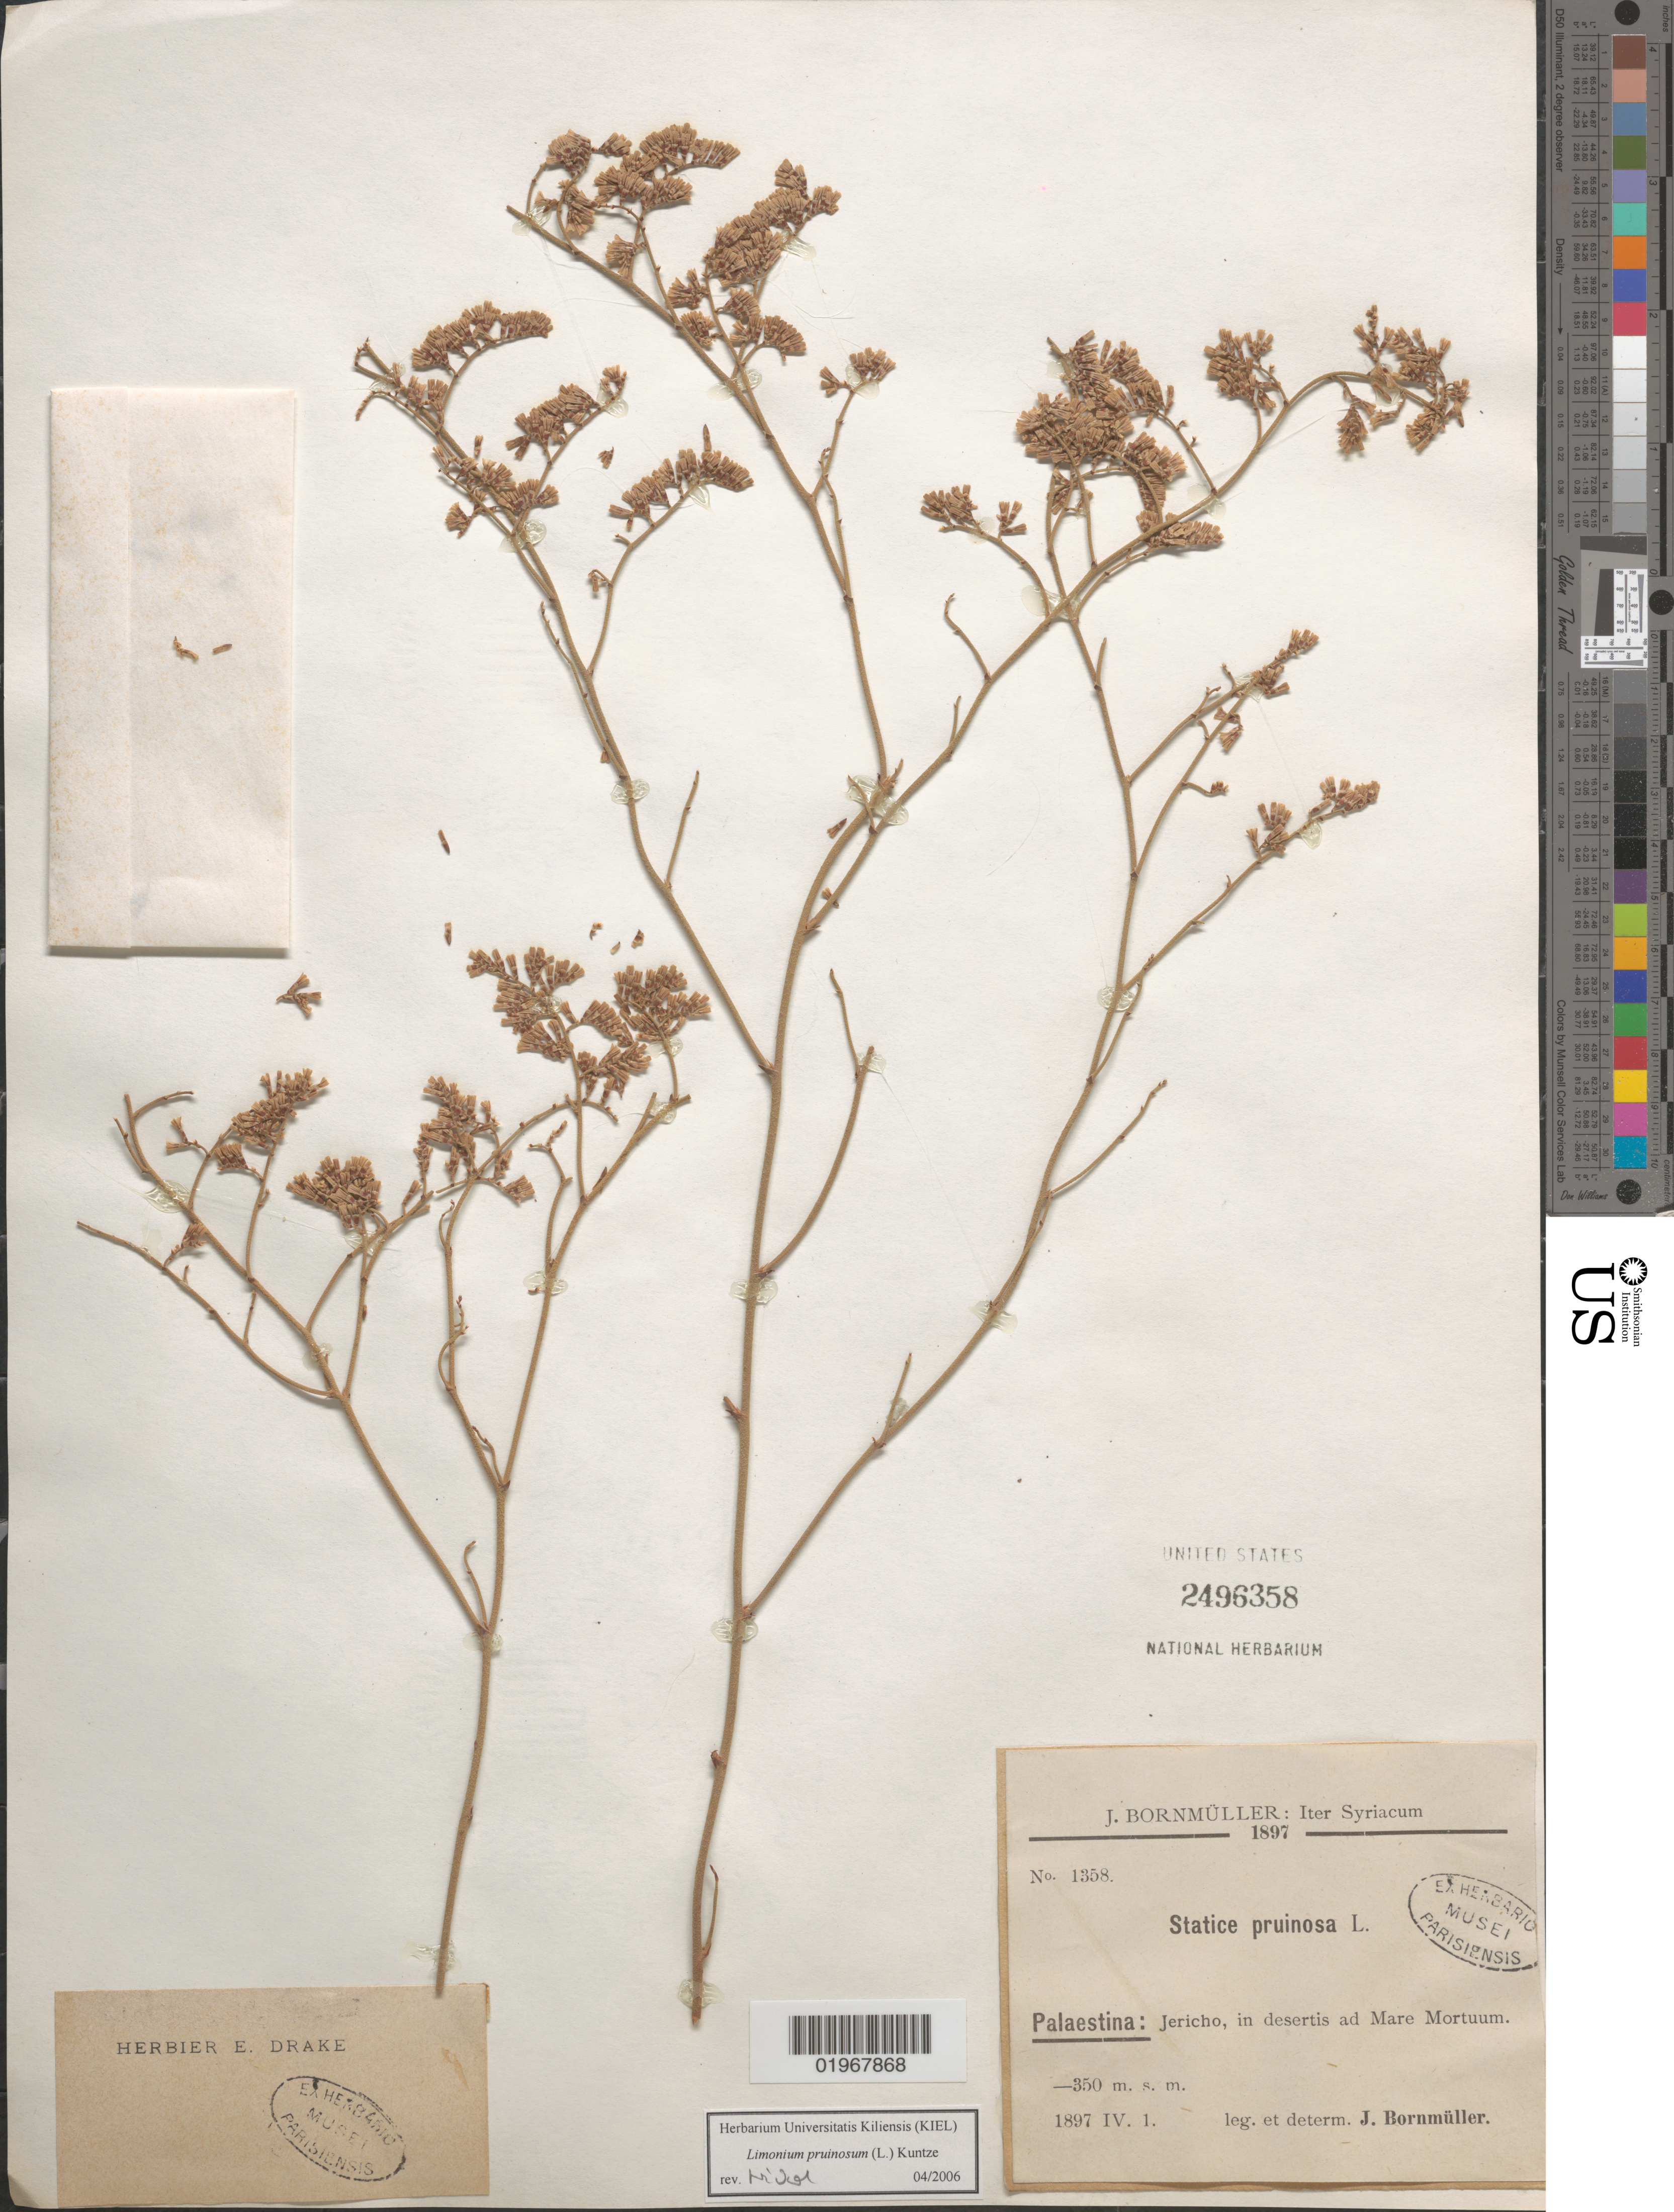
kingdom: Plantae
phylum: Tracheophyta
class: Magnoliopsida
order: Caryophyllales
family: Plumbaginaceae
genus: Limonium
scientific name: Limonium pruinosum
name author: (L.) Chaz.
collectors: J. Bornmüller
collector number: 1358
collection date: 1897-04-01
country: Israel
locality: Iter Syriacum. Palaestina: Jericho, in desertis ad Mare Mortuum.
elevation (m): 350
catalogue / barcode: US 2496358